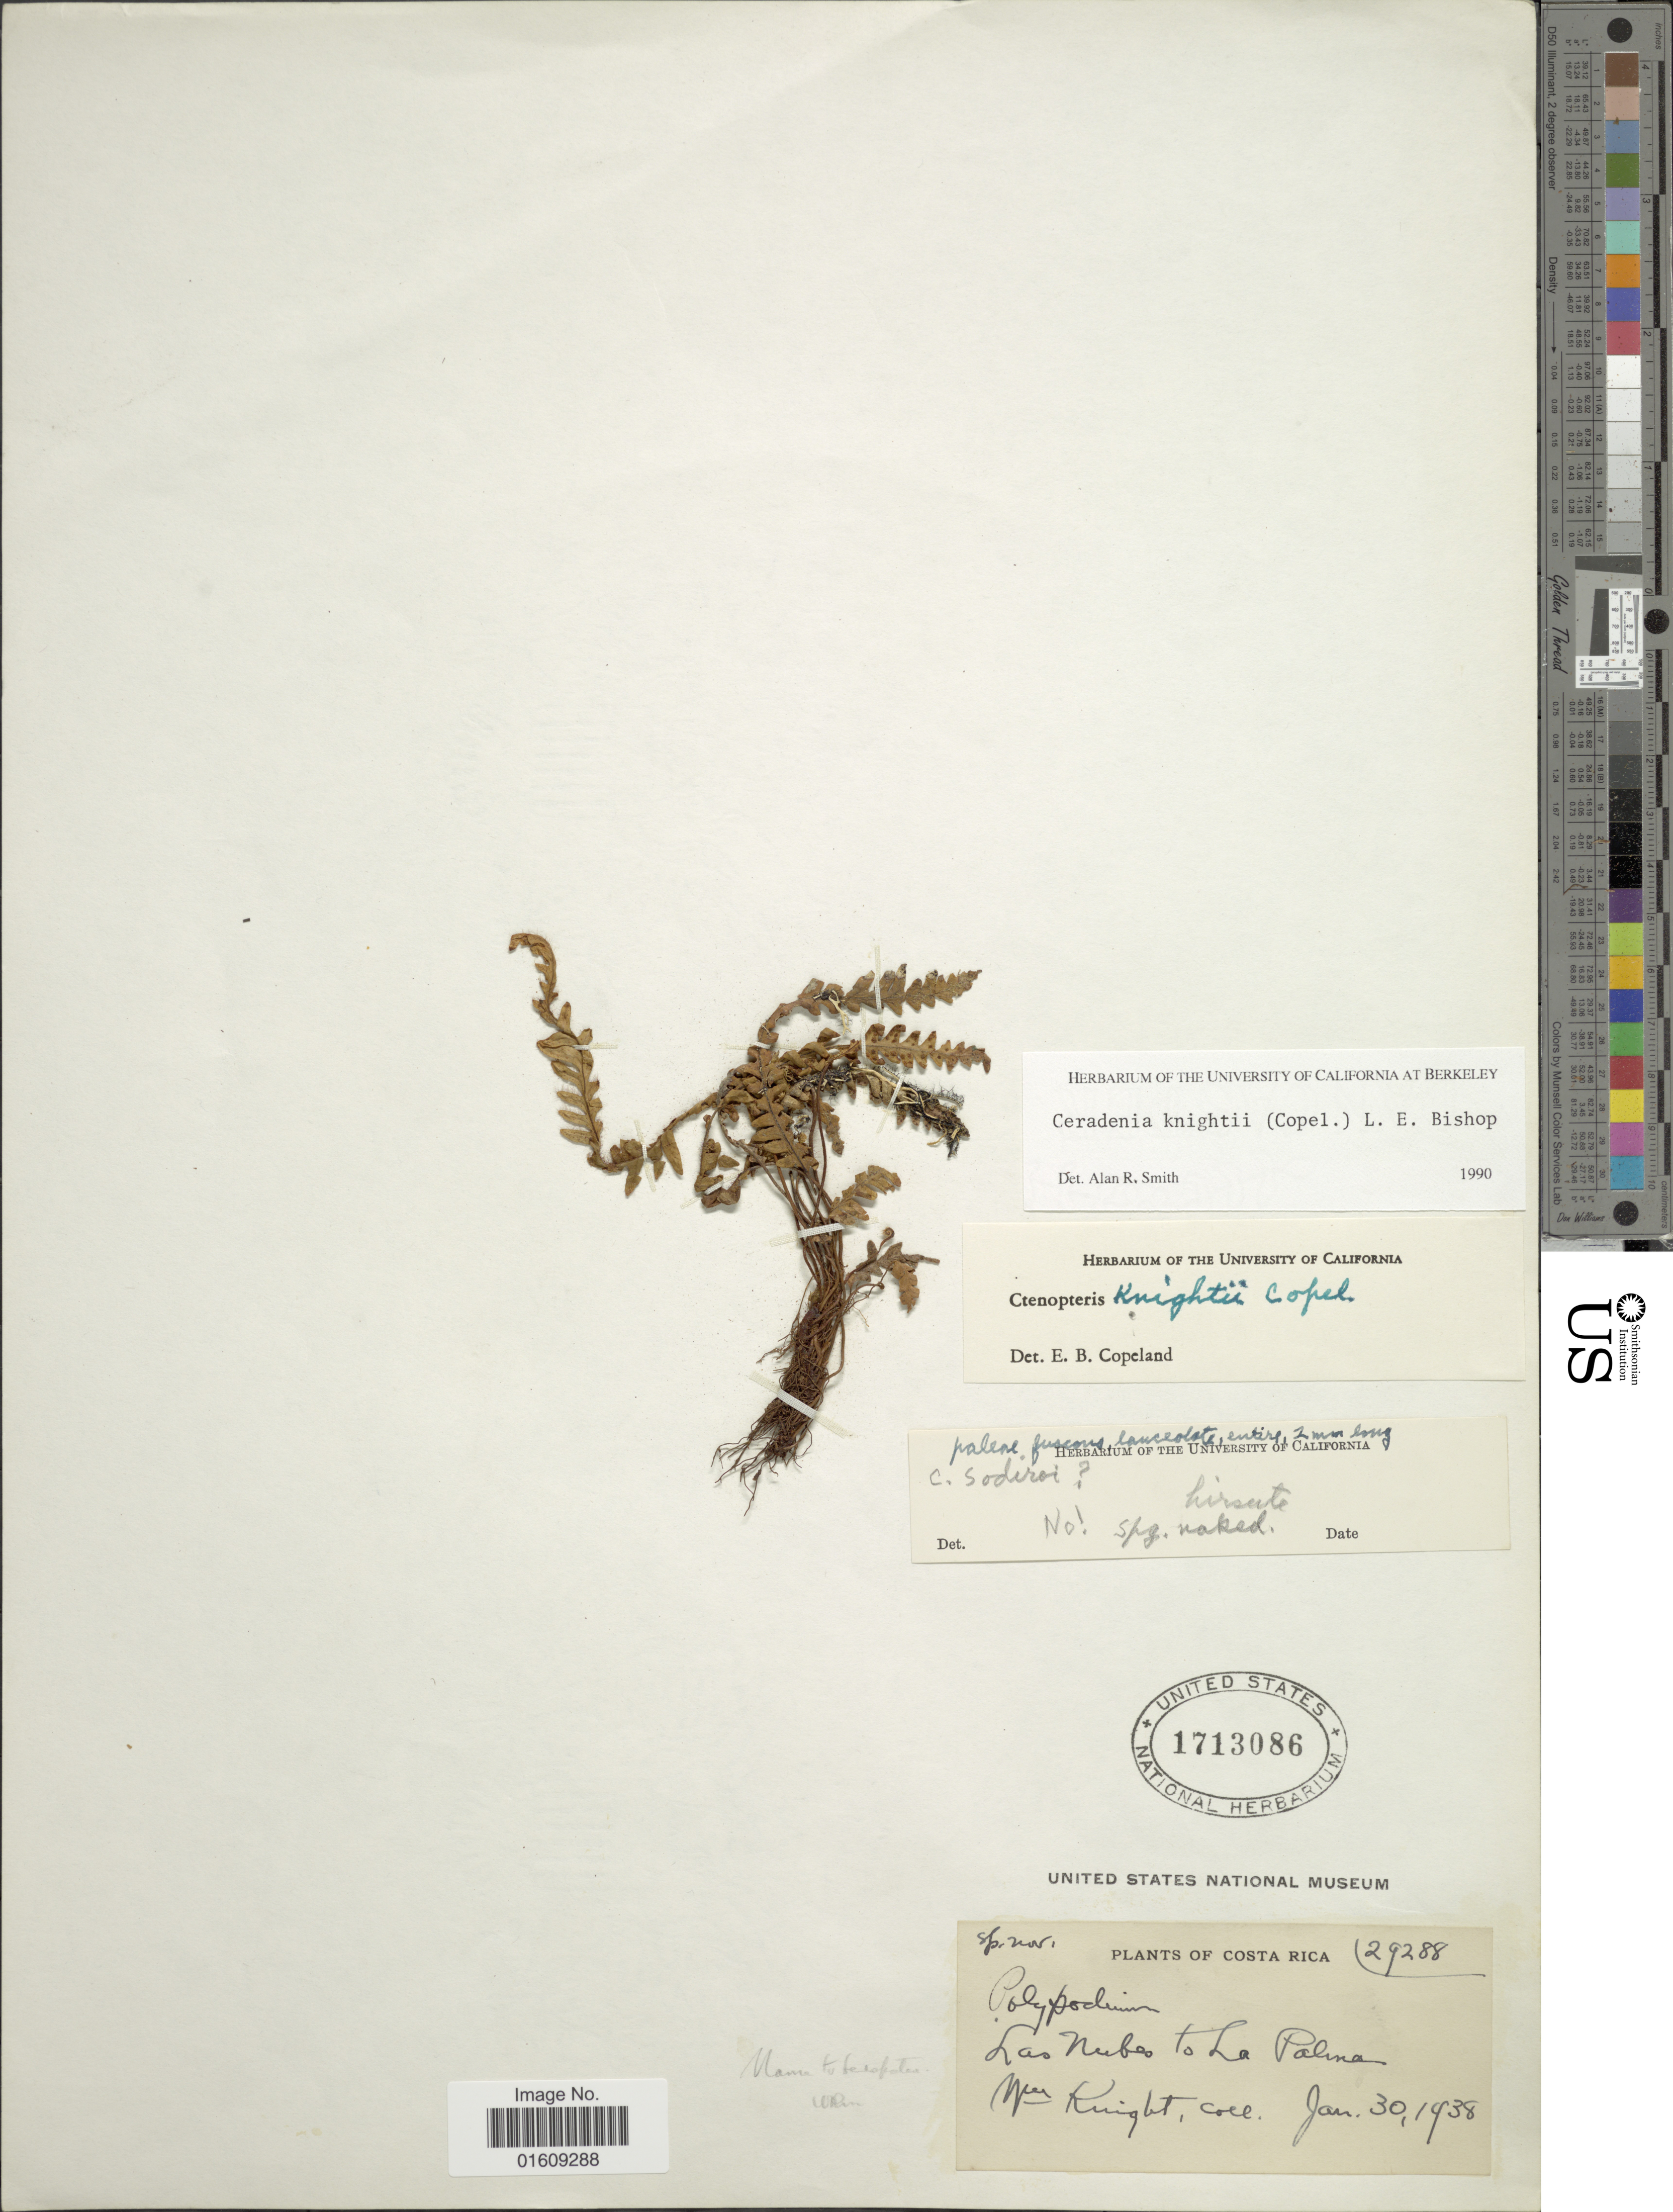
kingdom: Plantae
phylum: Tracheophyta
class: Polypodiopsida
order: Polypodiales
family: Polypodiaceae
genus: Ceradenia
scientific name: Ceradenia knightii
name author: (Copel.) L.E. Bishop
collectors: W. Knight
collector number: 29288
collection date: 1938-01-30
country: Costa Rica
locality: Costa Rica, La Nubes to La Palma.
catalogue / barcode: US 1713086